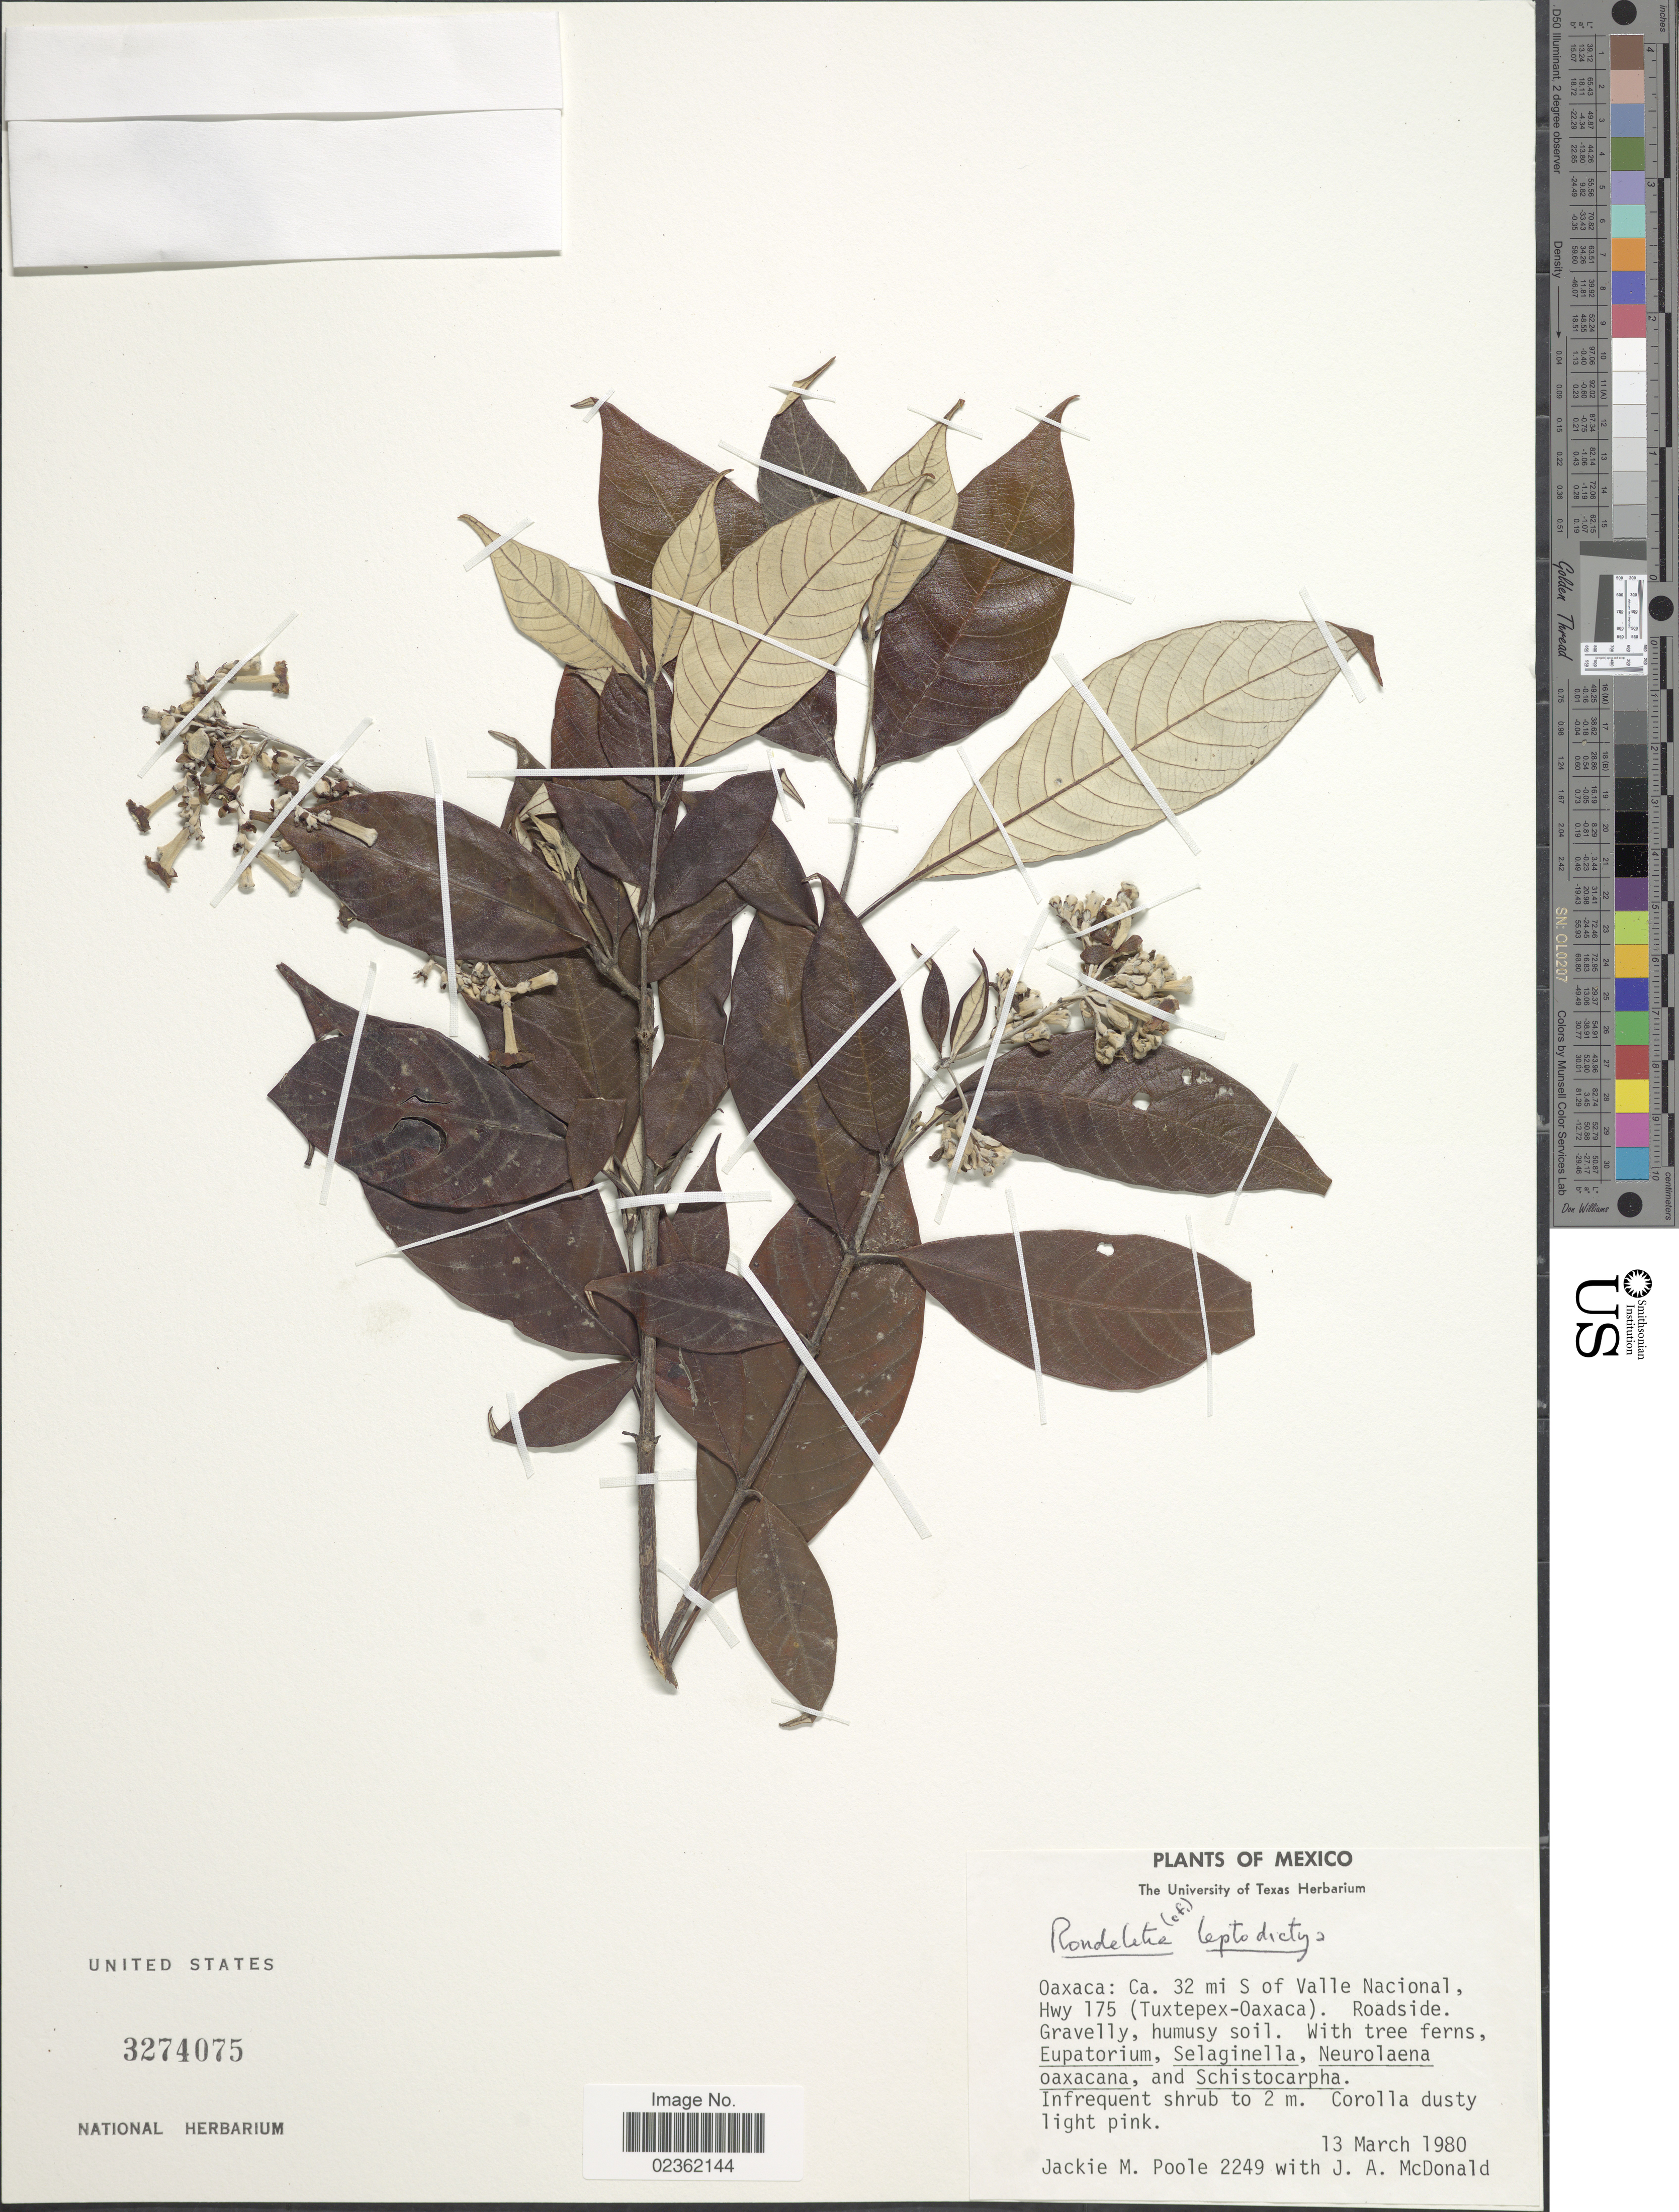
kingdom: Plantae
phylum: Tracheophyta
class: Magnoliopsida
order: Gentianales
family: Rubiaceae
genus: Rondeletia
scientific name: Rondeletia leptodictya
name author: B.L. Rob.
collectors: J. M. Poole & J. A. McDonald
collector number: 2249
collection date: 1980-03-13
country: Mexico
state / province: Oaxaca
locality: Ca. 32 mi S of Valle Nacional, Hwy 175 (Tuxtepex-Oaxaca), roadside.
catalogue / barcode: US 3274075